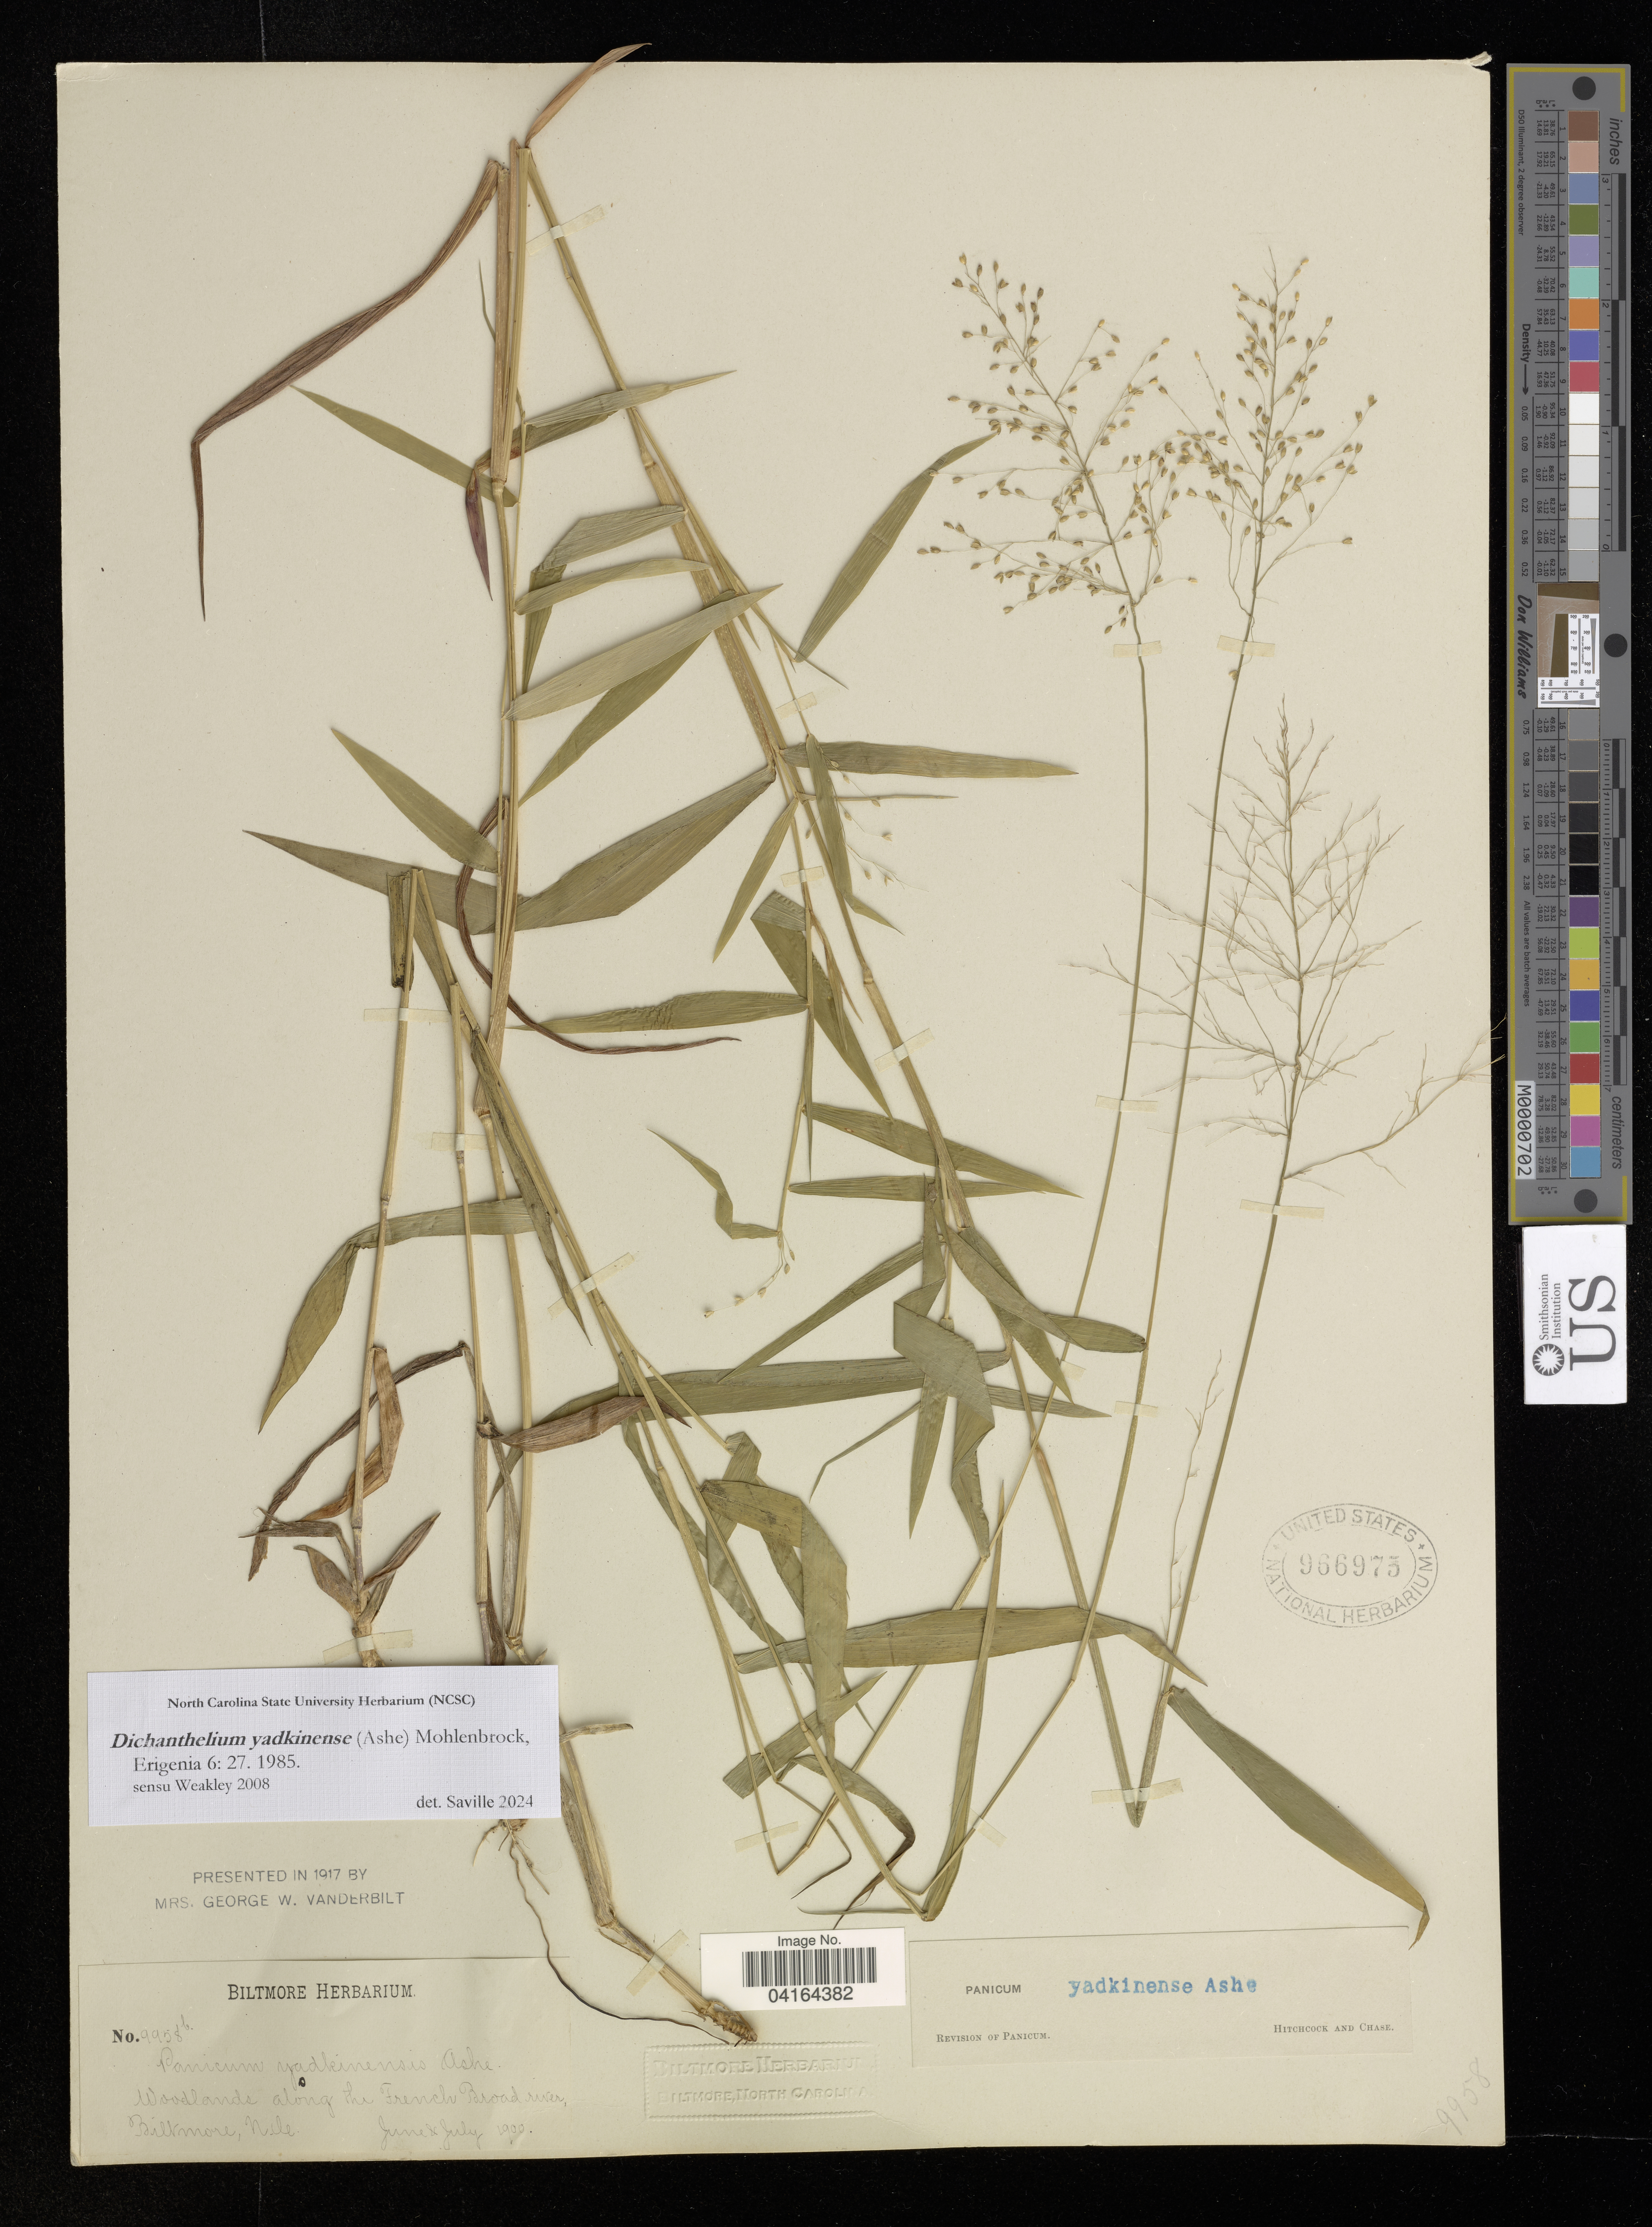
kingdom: Plantae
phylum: Tracheophyta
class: Liliopsida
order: Poales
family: Poaceae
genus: Dichanthelium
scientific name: Dichanthelium yadkinense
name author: (Ashe) Mohlenbr.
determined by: Saville, A. C., (NCSC), North Carolina State University (UNITED STATES)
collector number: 9958b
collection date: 1900-06/1900-07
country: United States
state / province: North Carolina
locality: Woodlands along the French Broad river, Biltmore, Nile.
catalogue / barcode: US 966975